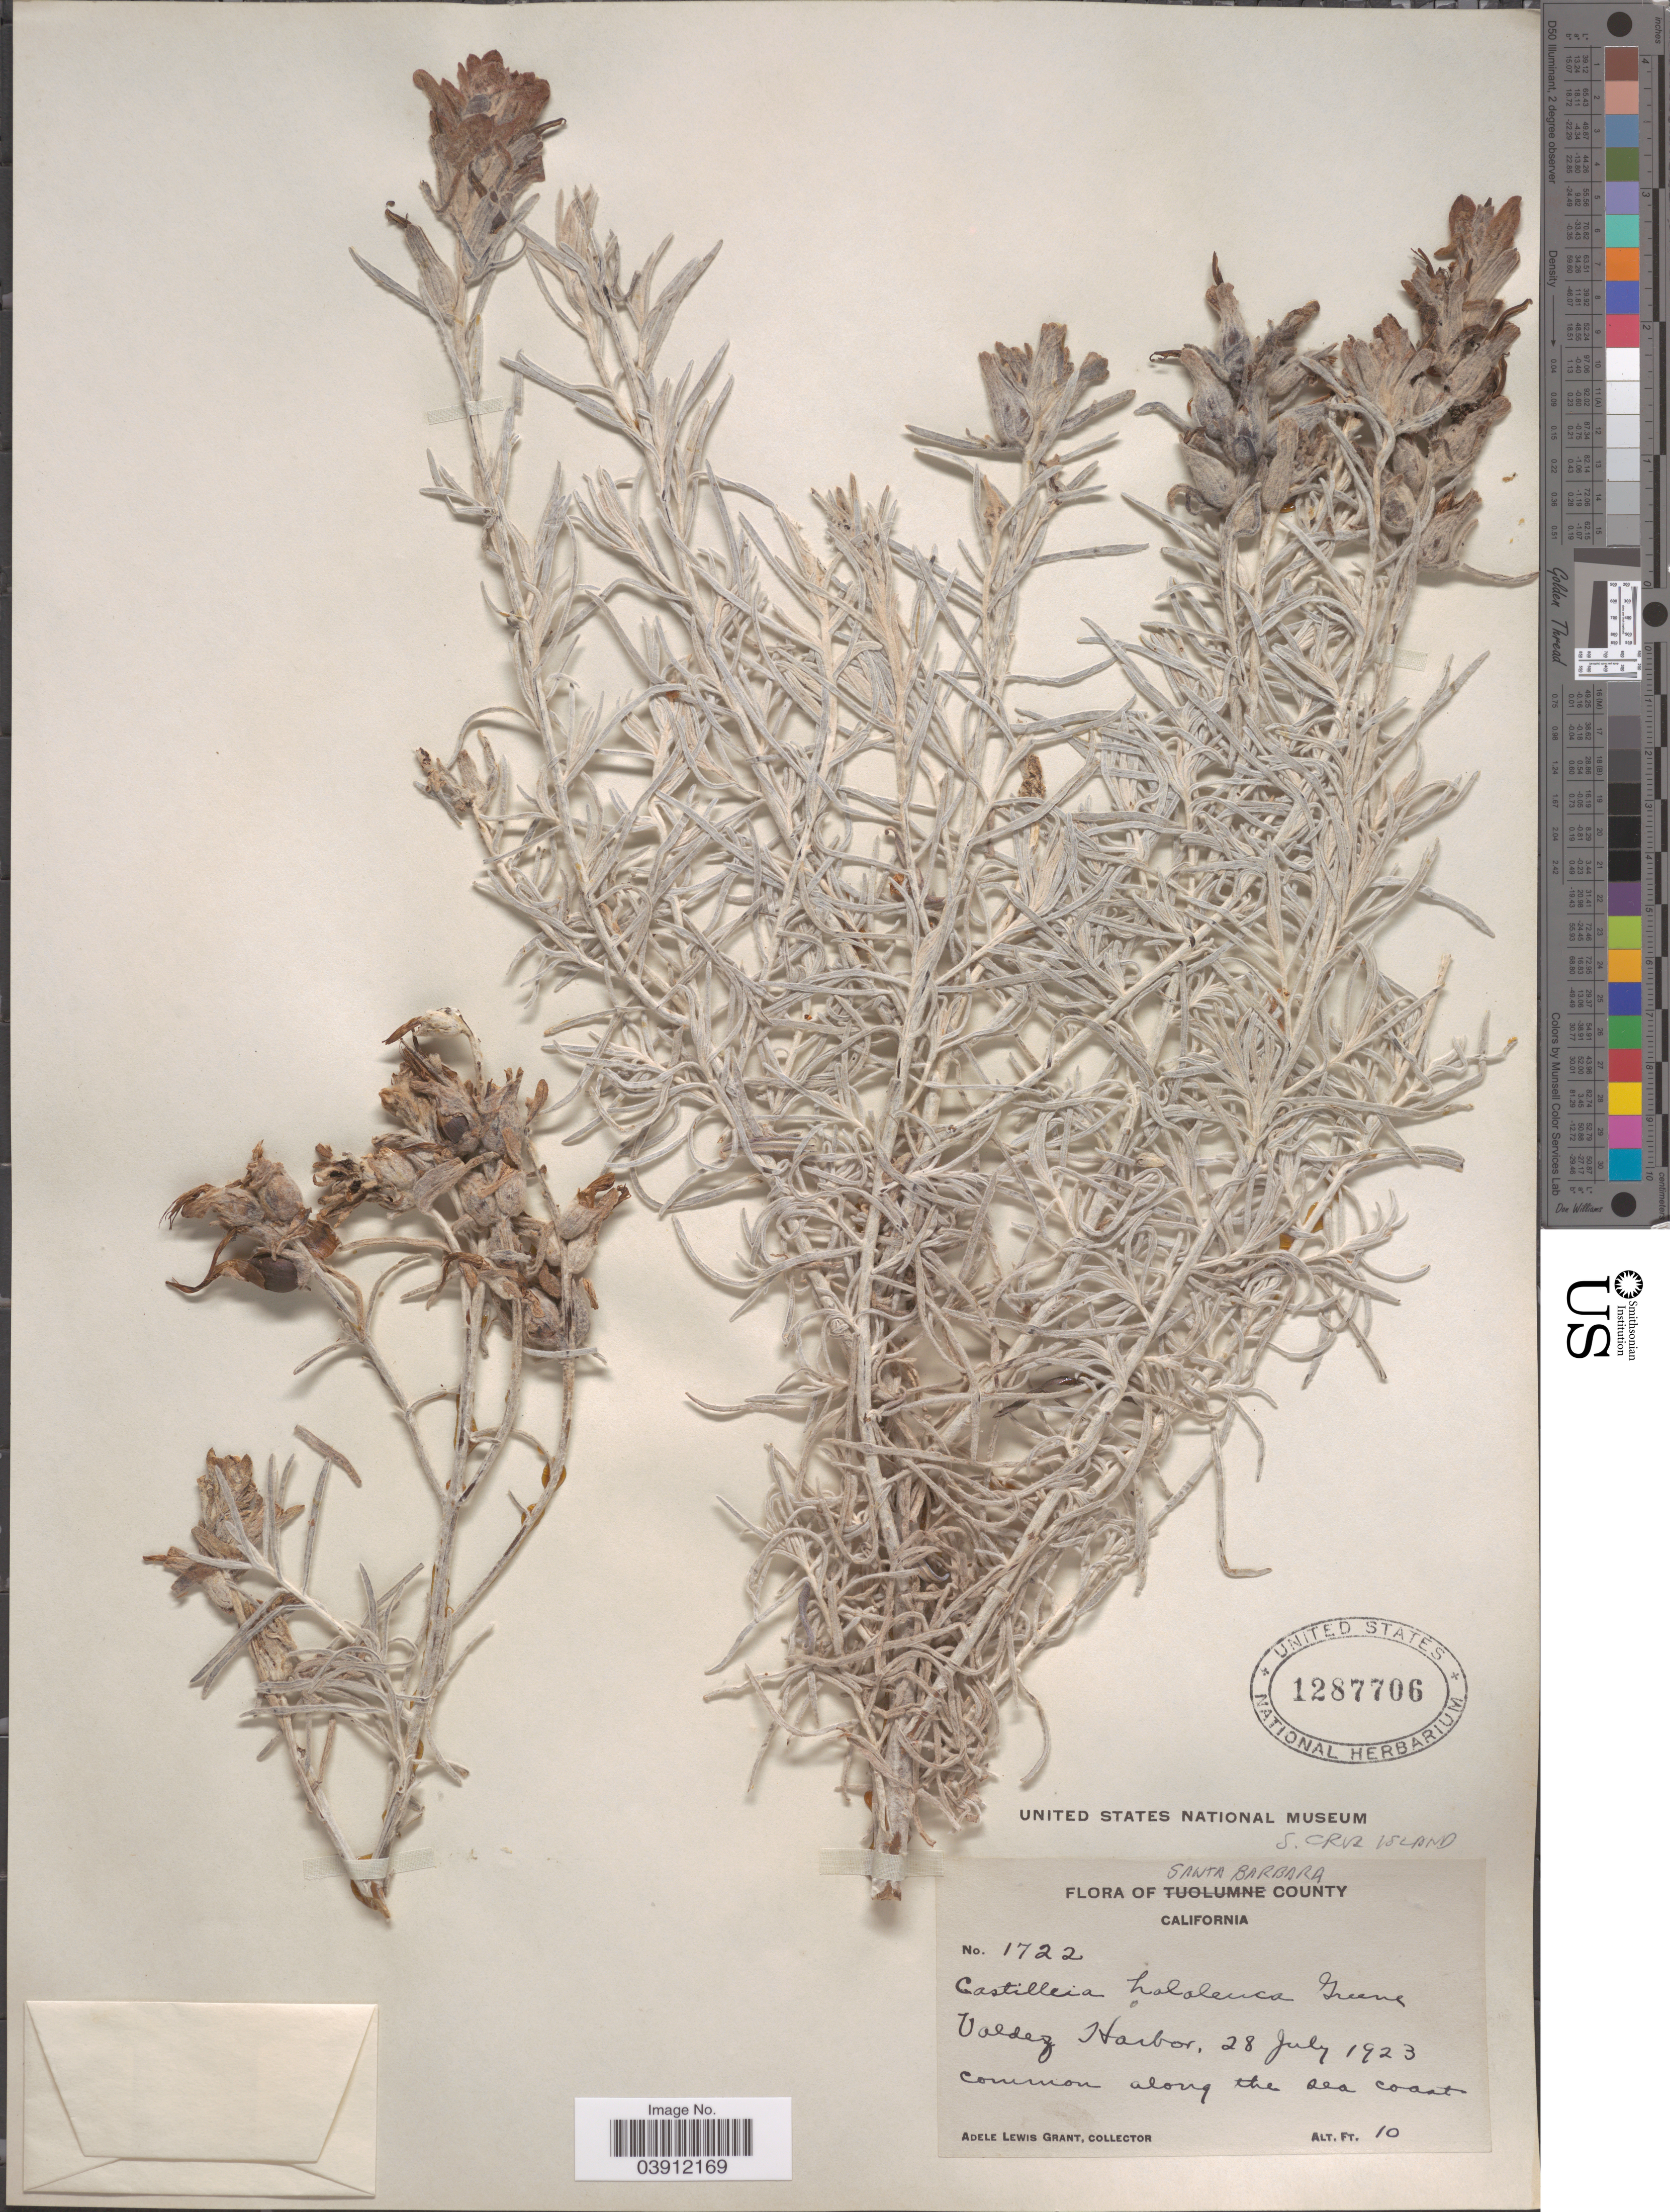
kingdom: Plantae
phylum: Tracheophyta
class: Magnoliopsida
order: Lamiales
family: Orobanchaceae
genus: Castilleja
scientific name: Castilleja hololeuca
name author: Greene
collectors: A. L. Grant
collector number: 1722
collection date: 1923-07-28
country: United States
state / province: California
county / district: Santa Barbara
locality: Santa Barbara. S. Cruz Island. Valdez Harbor, common along the sea coast.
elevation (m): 3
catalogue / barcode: US 1287706